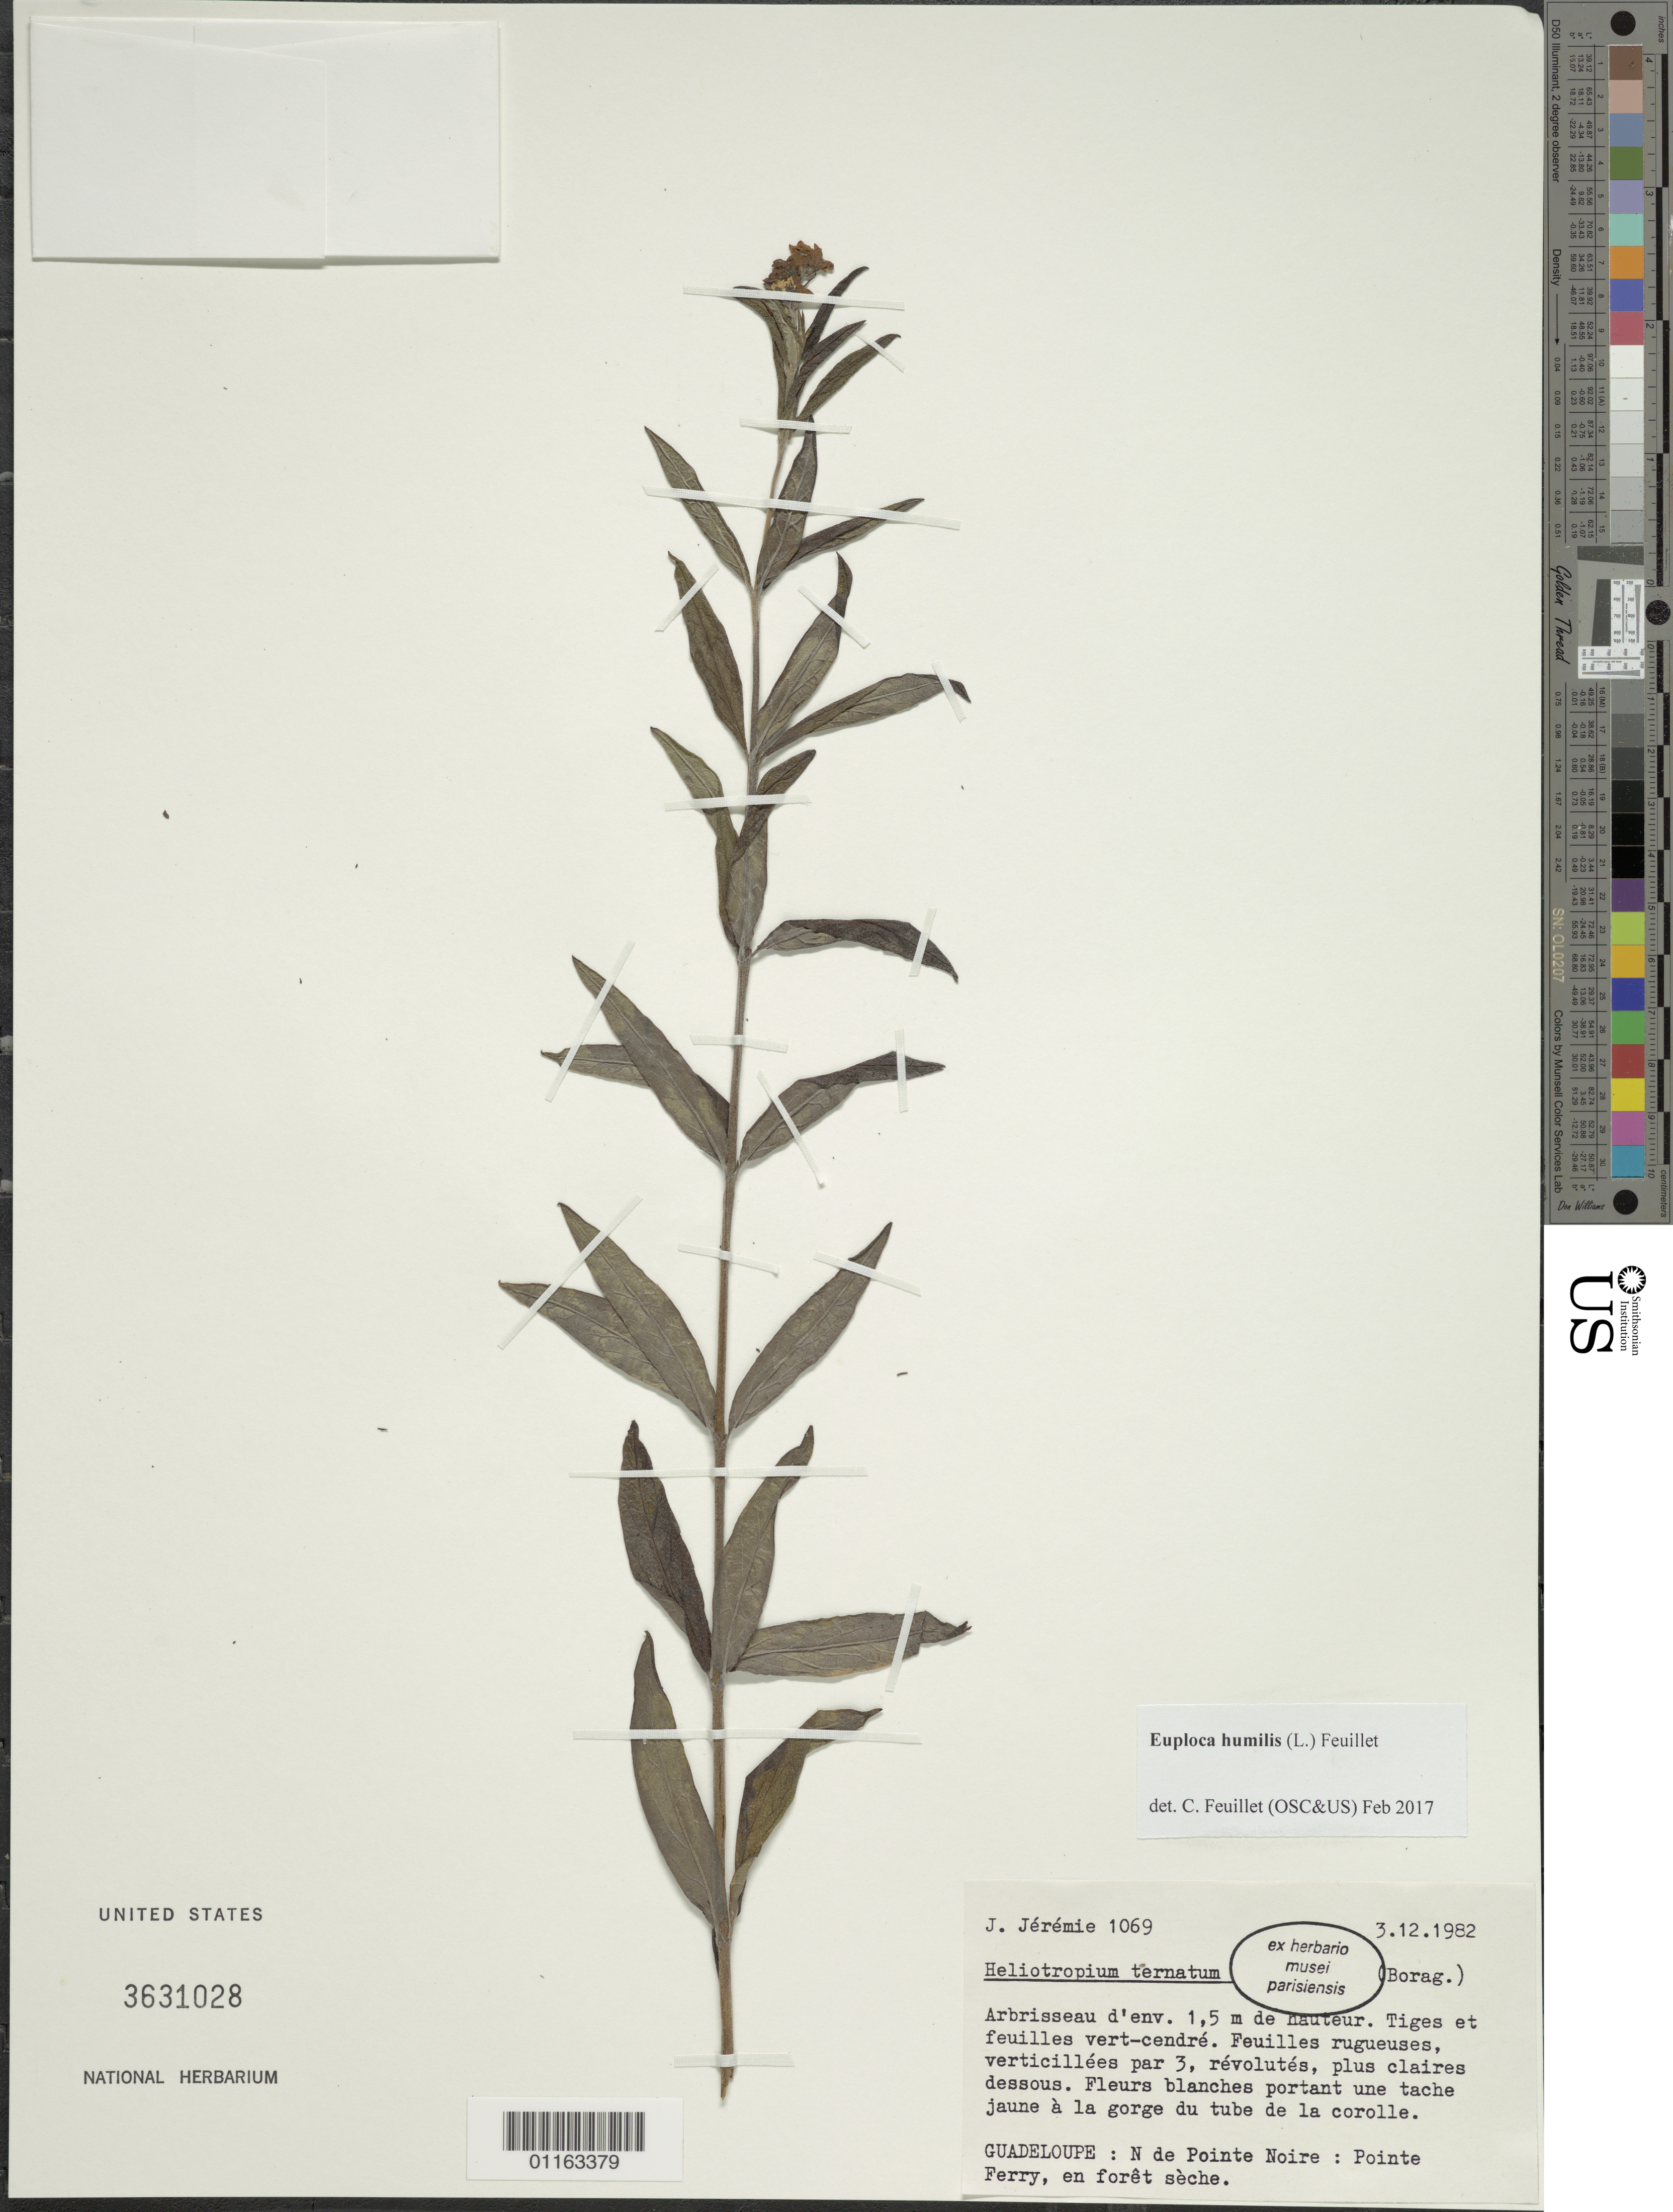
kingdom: Plantae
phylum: Tracheophyta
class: Magnoliopsida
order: Boraginales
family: Heliotropiaceae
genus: Euploca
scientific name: Euploca humilis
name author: (L.) Feuillet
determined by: Feuillet, C.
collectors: J. Jérémie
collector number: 1069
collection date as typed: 12 Mar 1982 and 03 Dec 1982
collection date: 1982-03-12,1982-12-03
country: Guadeloupe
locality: N de Pointe Noire: Pointe Ferry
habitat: En forêt sèche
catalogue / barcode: US 3631028